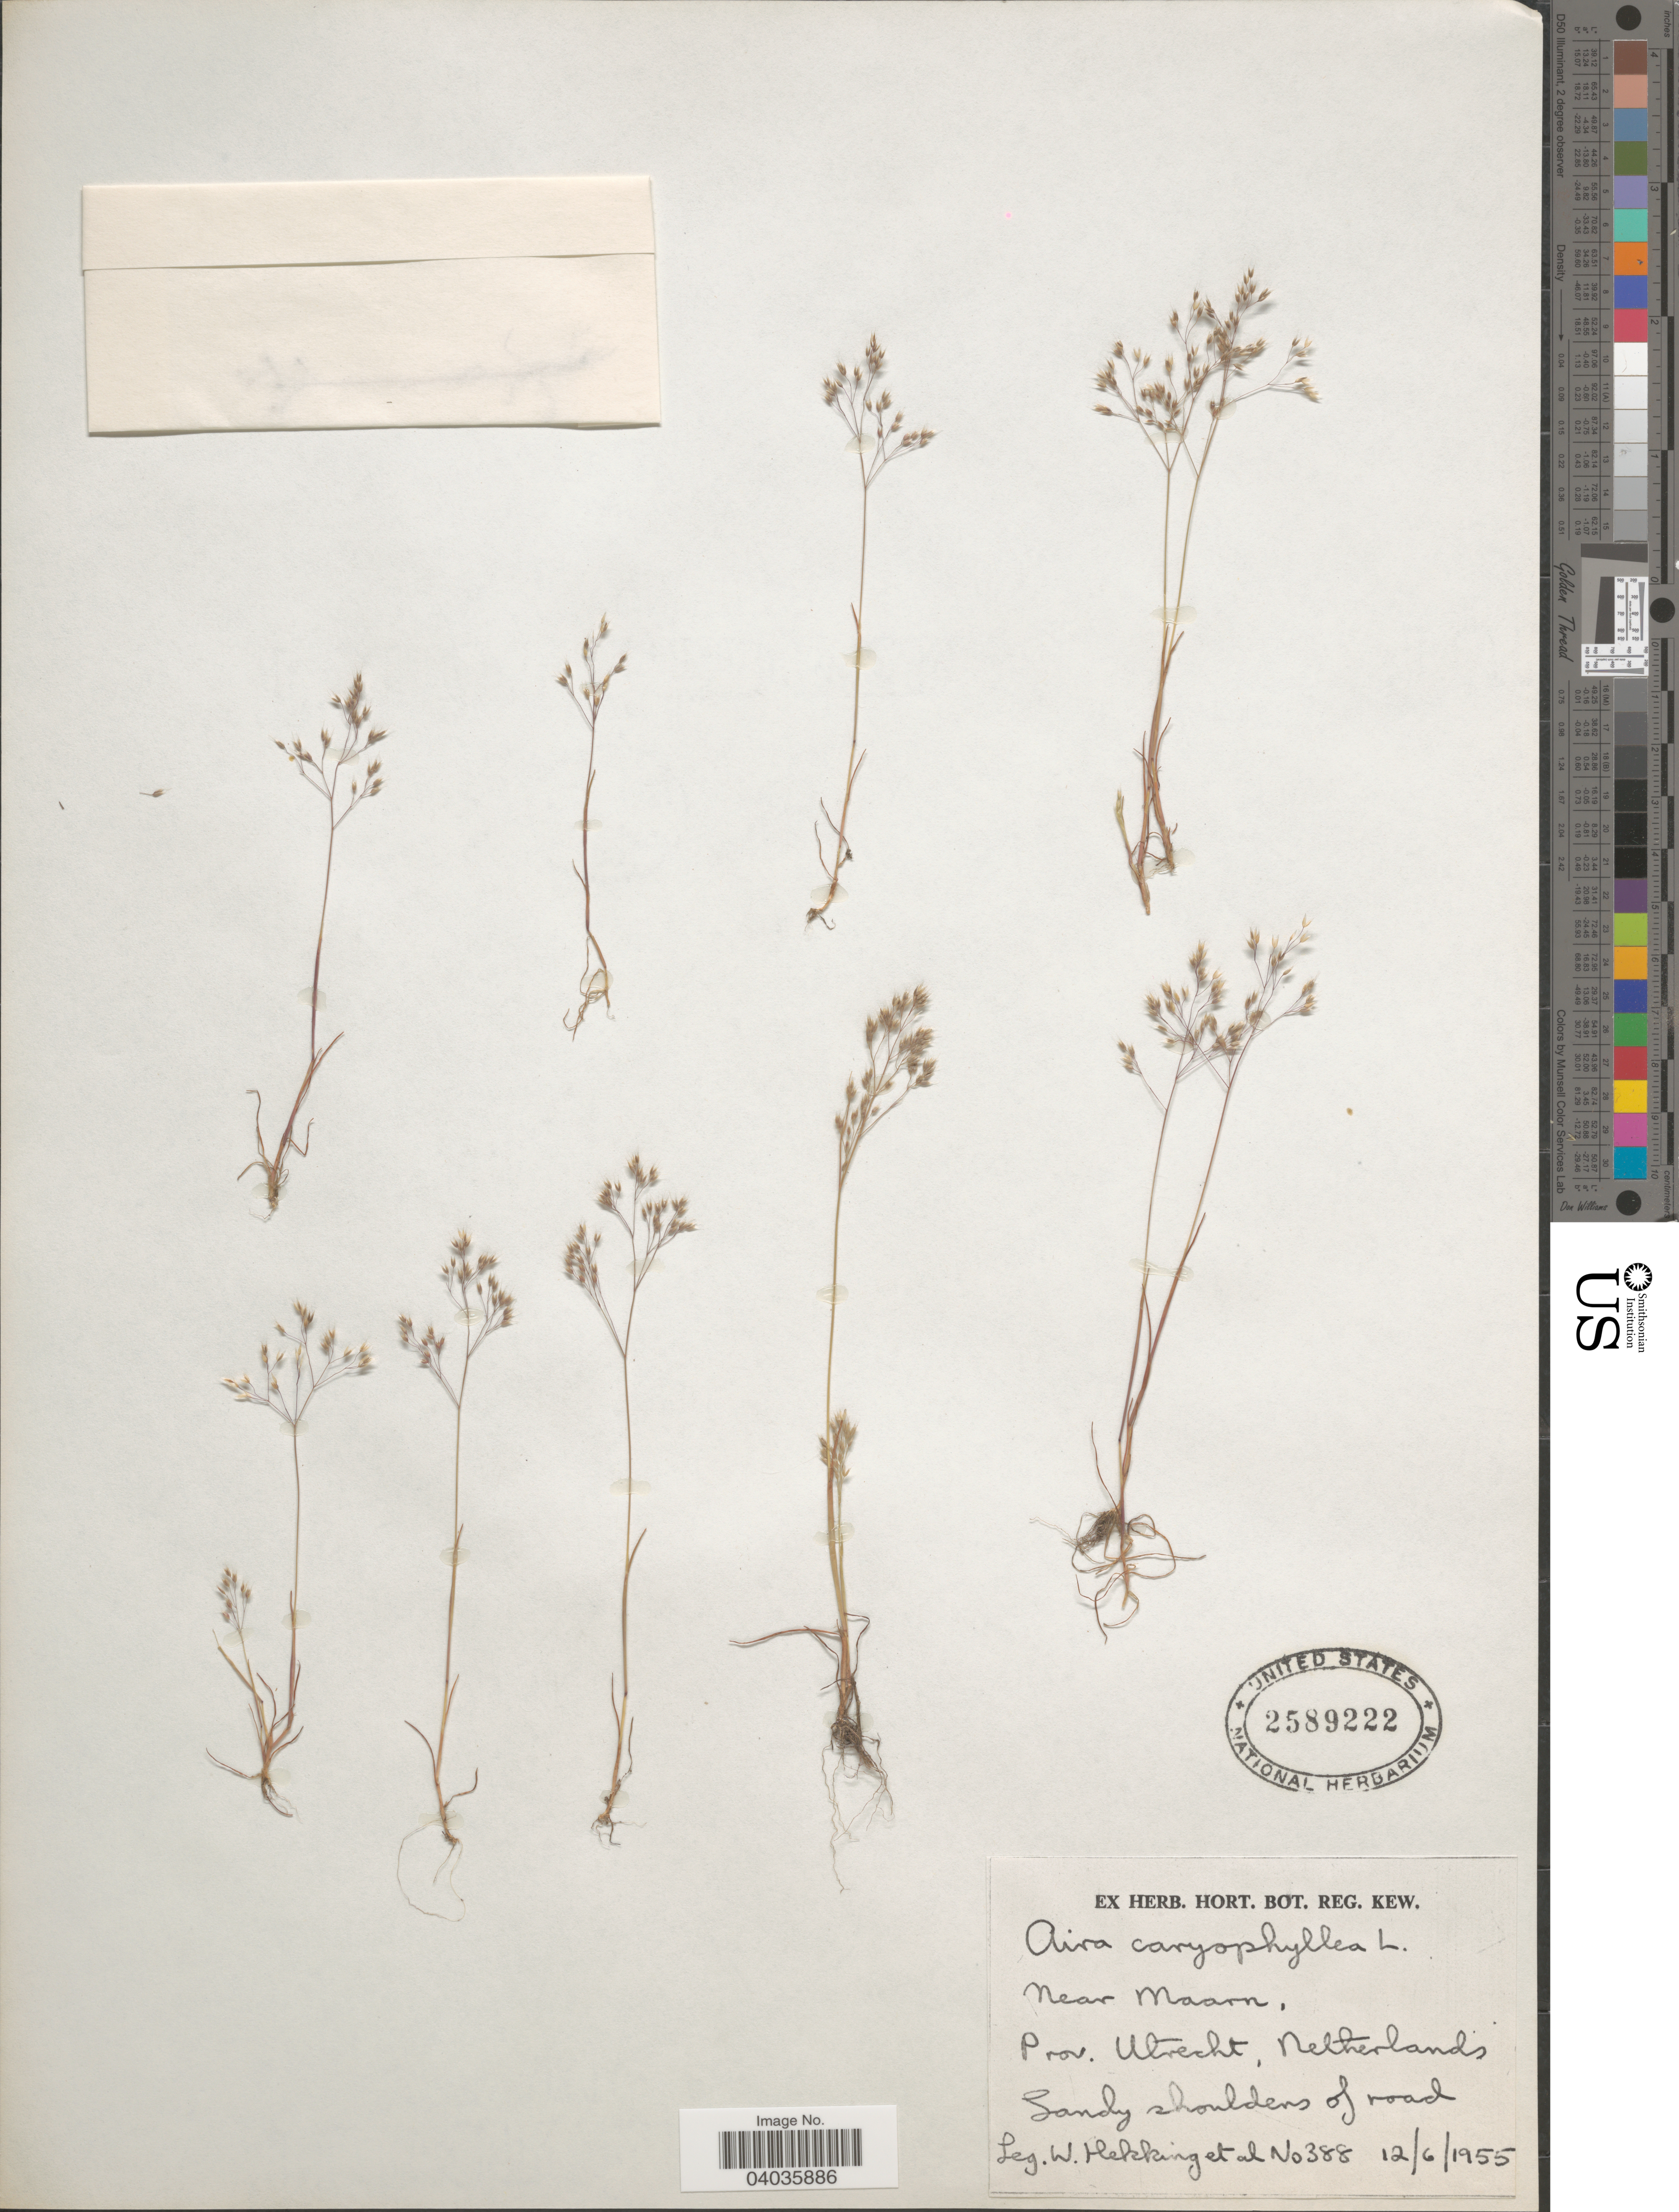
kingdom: Plantae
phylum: Tracheophyta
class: Liliopsida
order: Poales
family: Poaceae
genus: Aira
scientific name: Aira caryophyllea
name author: L.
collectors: W. H. A. Hekking & Erkens et al.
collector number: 388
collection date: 1955-06-12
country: Netherlands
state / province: Utrecht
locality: Near Maarn.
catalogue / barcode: US 2589222